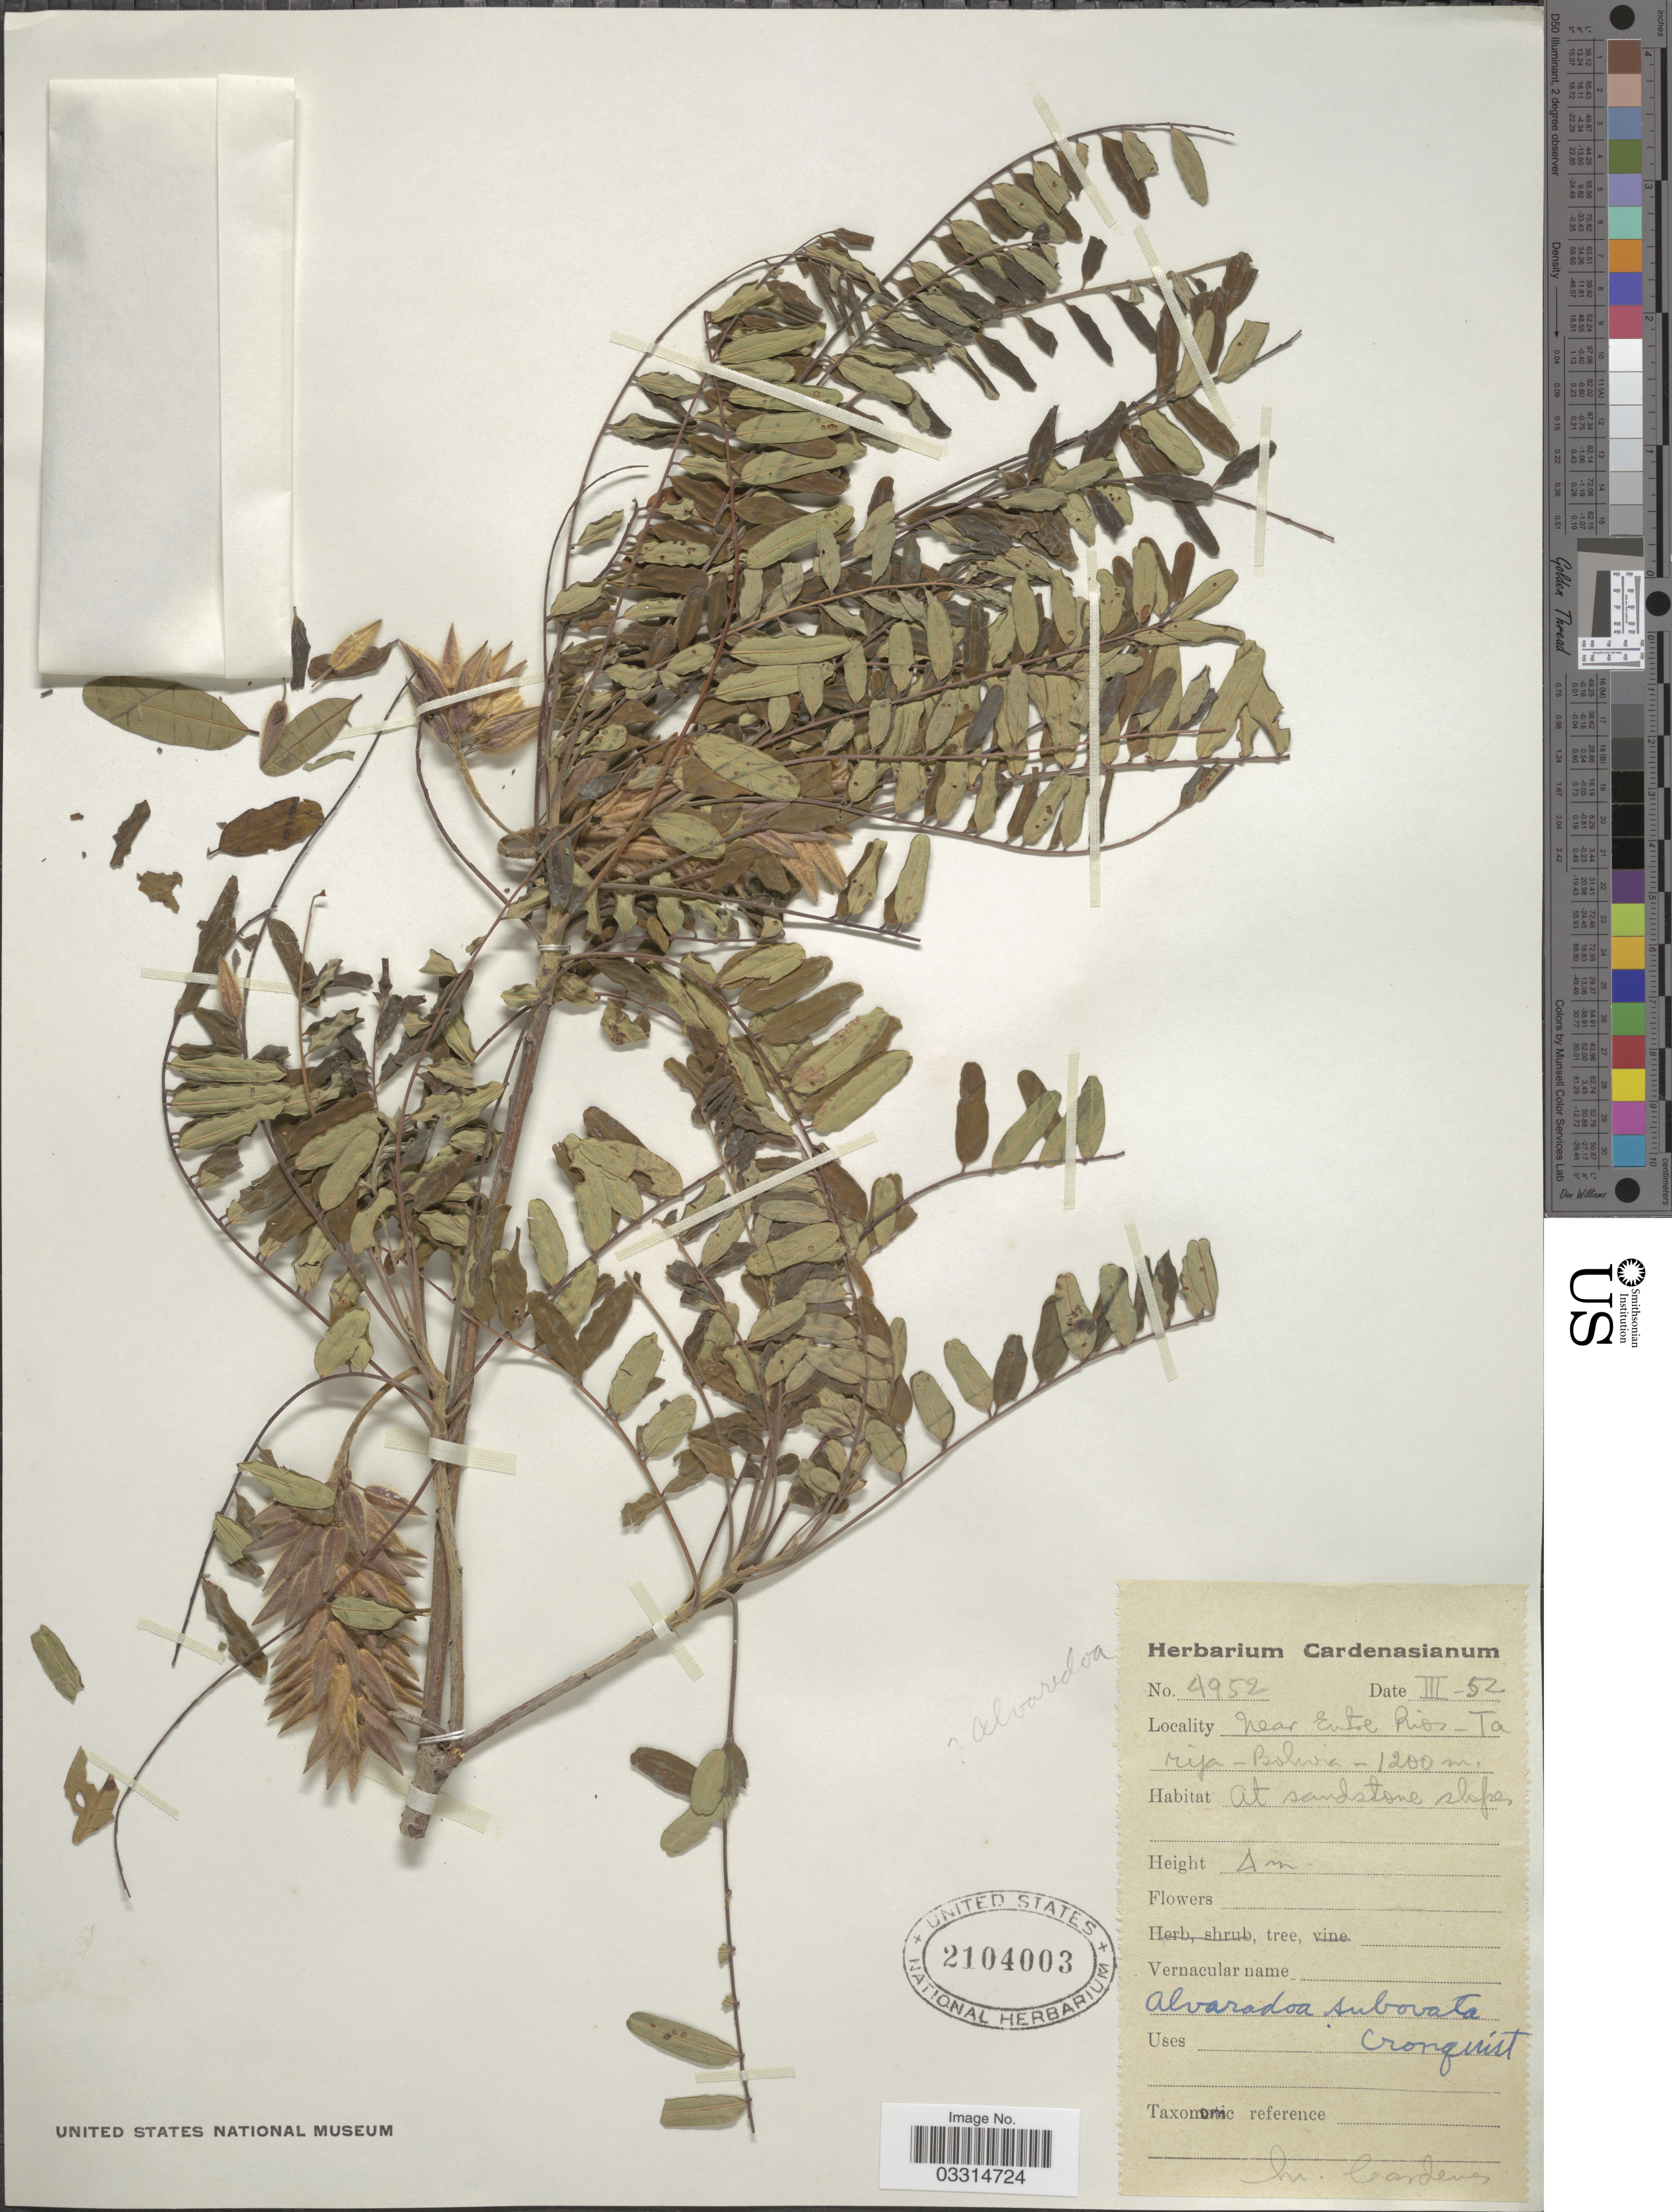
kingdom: Plantae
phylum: Tracheophyta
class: Magnoliopsida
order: Picramniales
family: Picramniaceae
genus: Alvaradoa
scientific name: Alvaradoa subovata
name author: Cronq.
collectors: M. Cárdenas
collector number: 4952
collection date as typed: Transcribed d/m/y: /3/52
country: Bolivia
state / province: Tarija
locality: Near Entre Rios.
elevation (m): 1200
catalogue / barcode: US 2104003